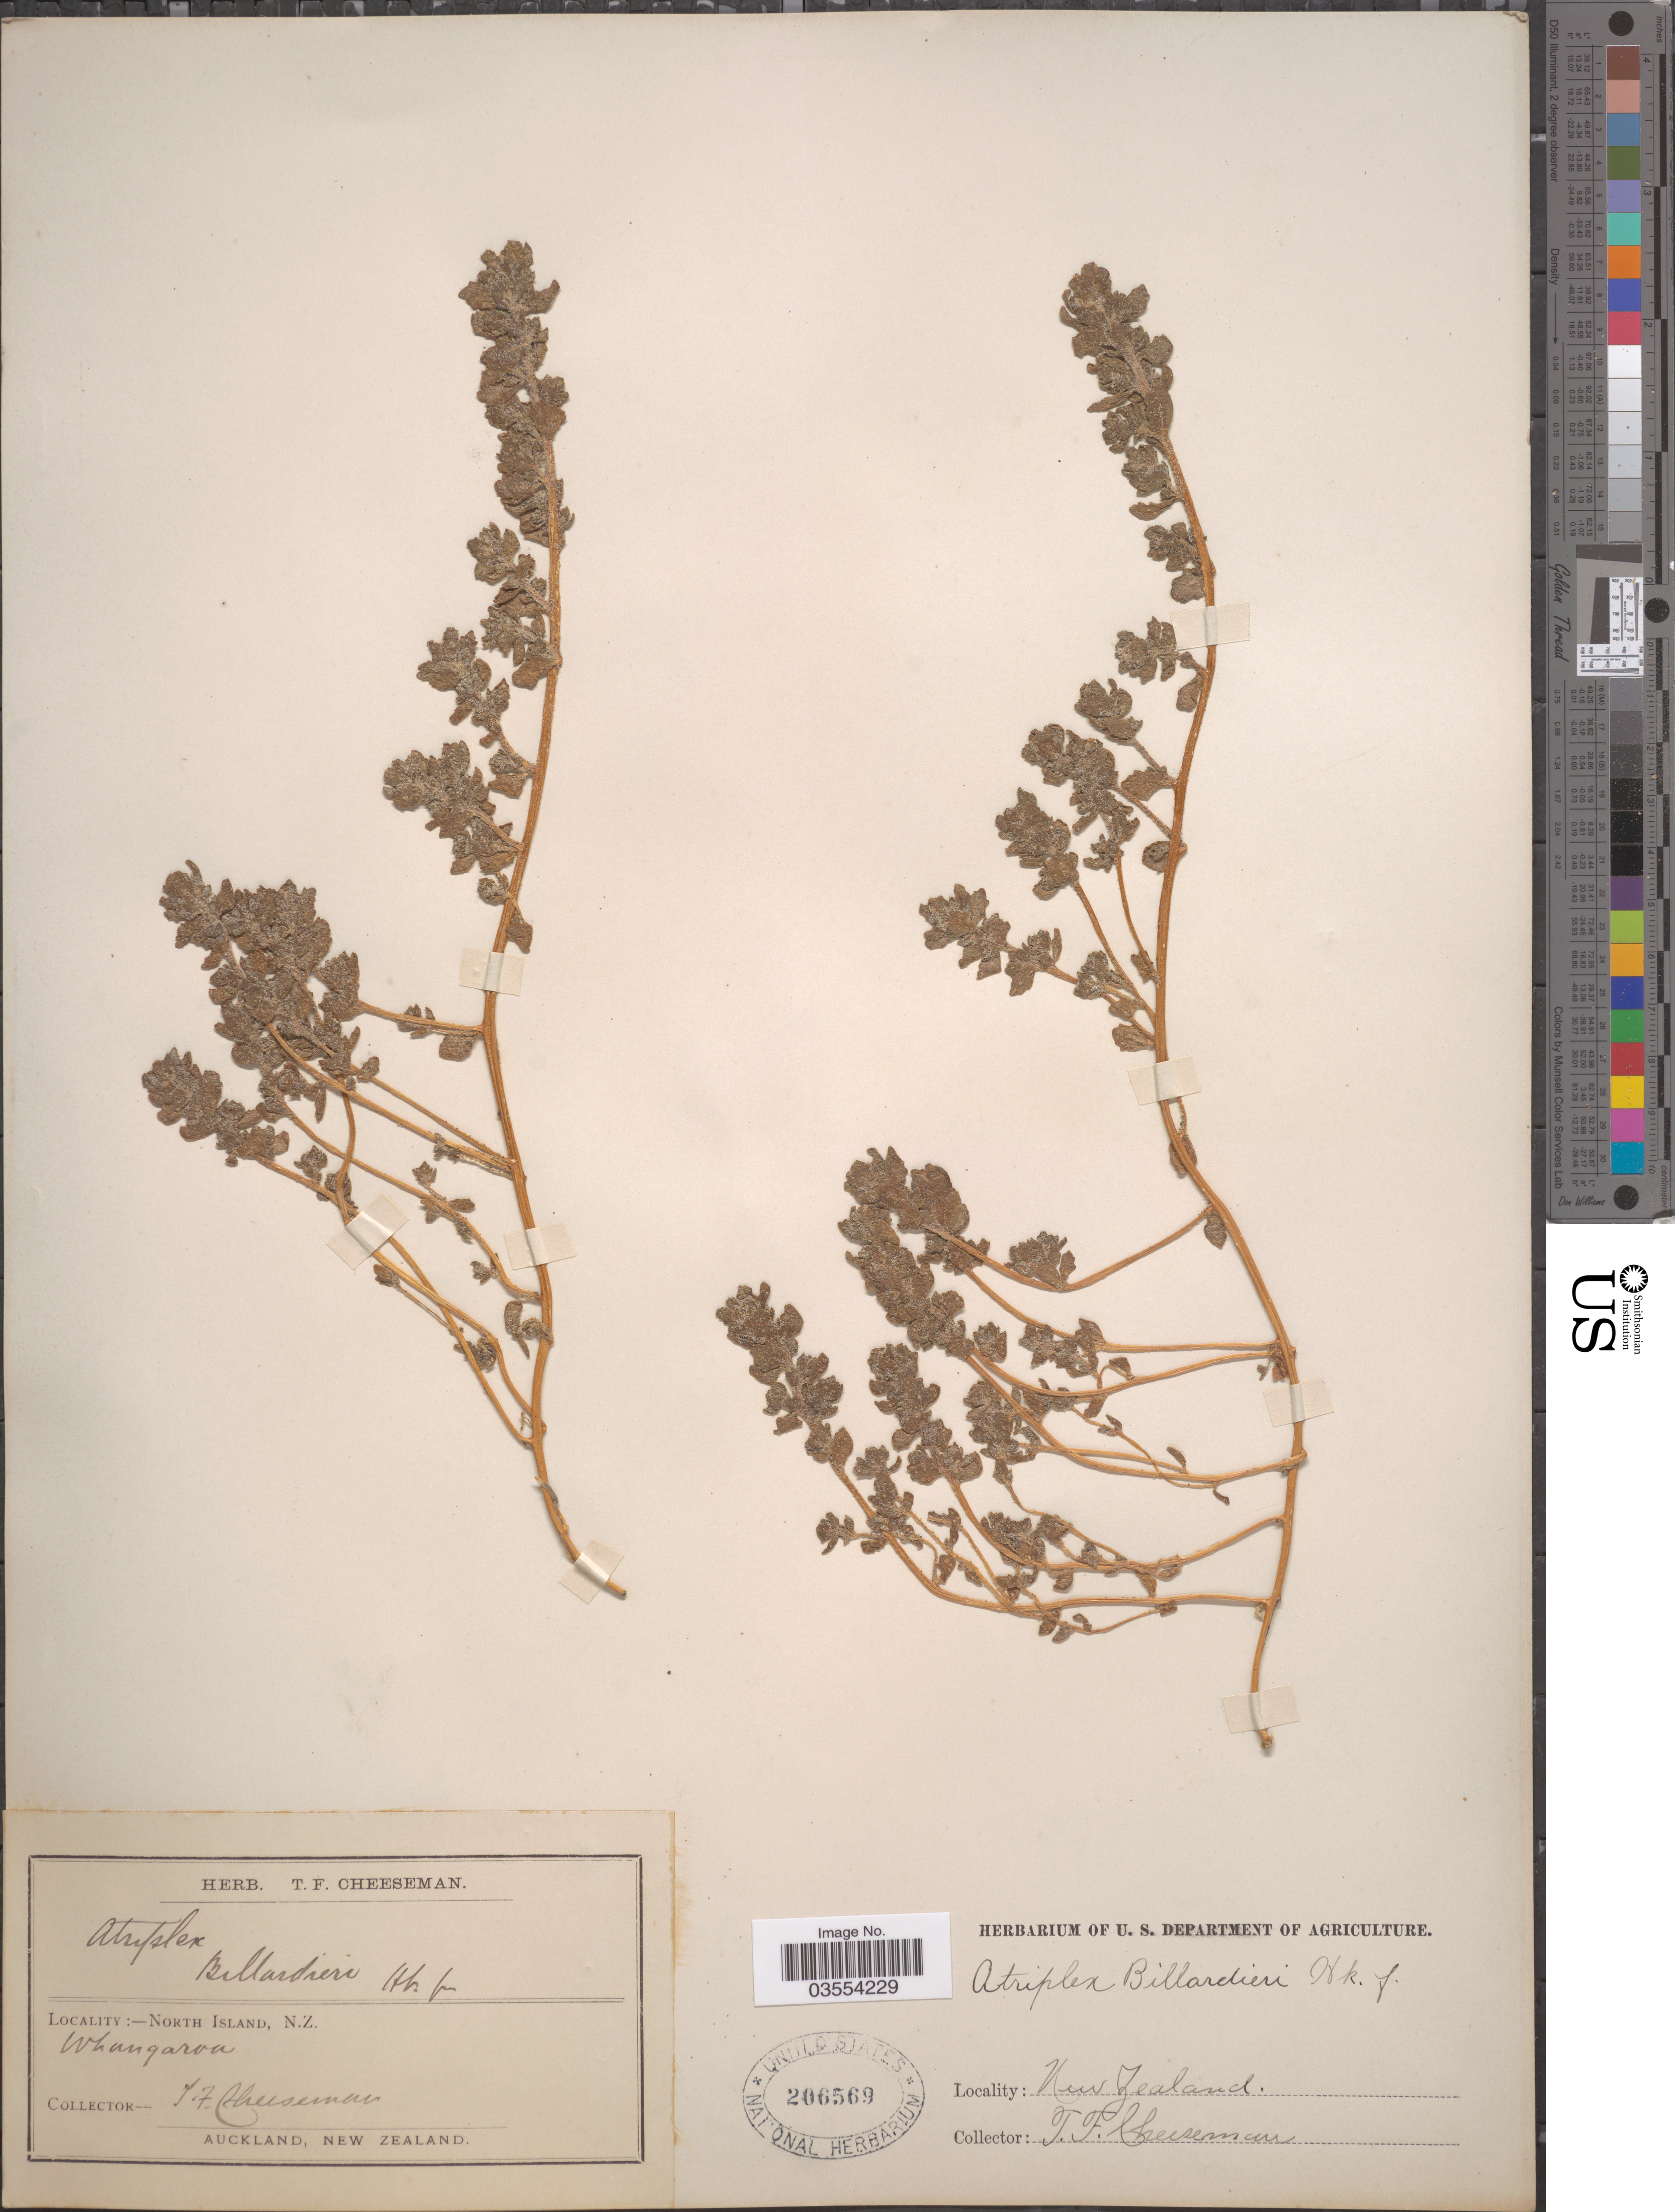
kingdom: Plantae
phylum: Tracheophyta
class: Magnoliopsida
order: Caryophyllales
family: Amaranthaceae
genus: Atriplex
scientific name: Atriplex crystallina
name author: Hook. f.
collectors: T. F. Cheeseman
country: New Zealand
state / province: Auckland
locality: North Island. Whangaroa.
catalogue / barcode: US 206569